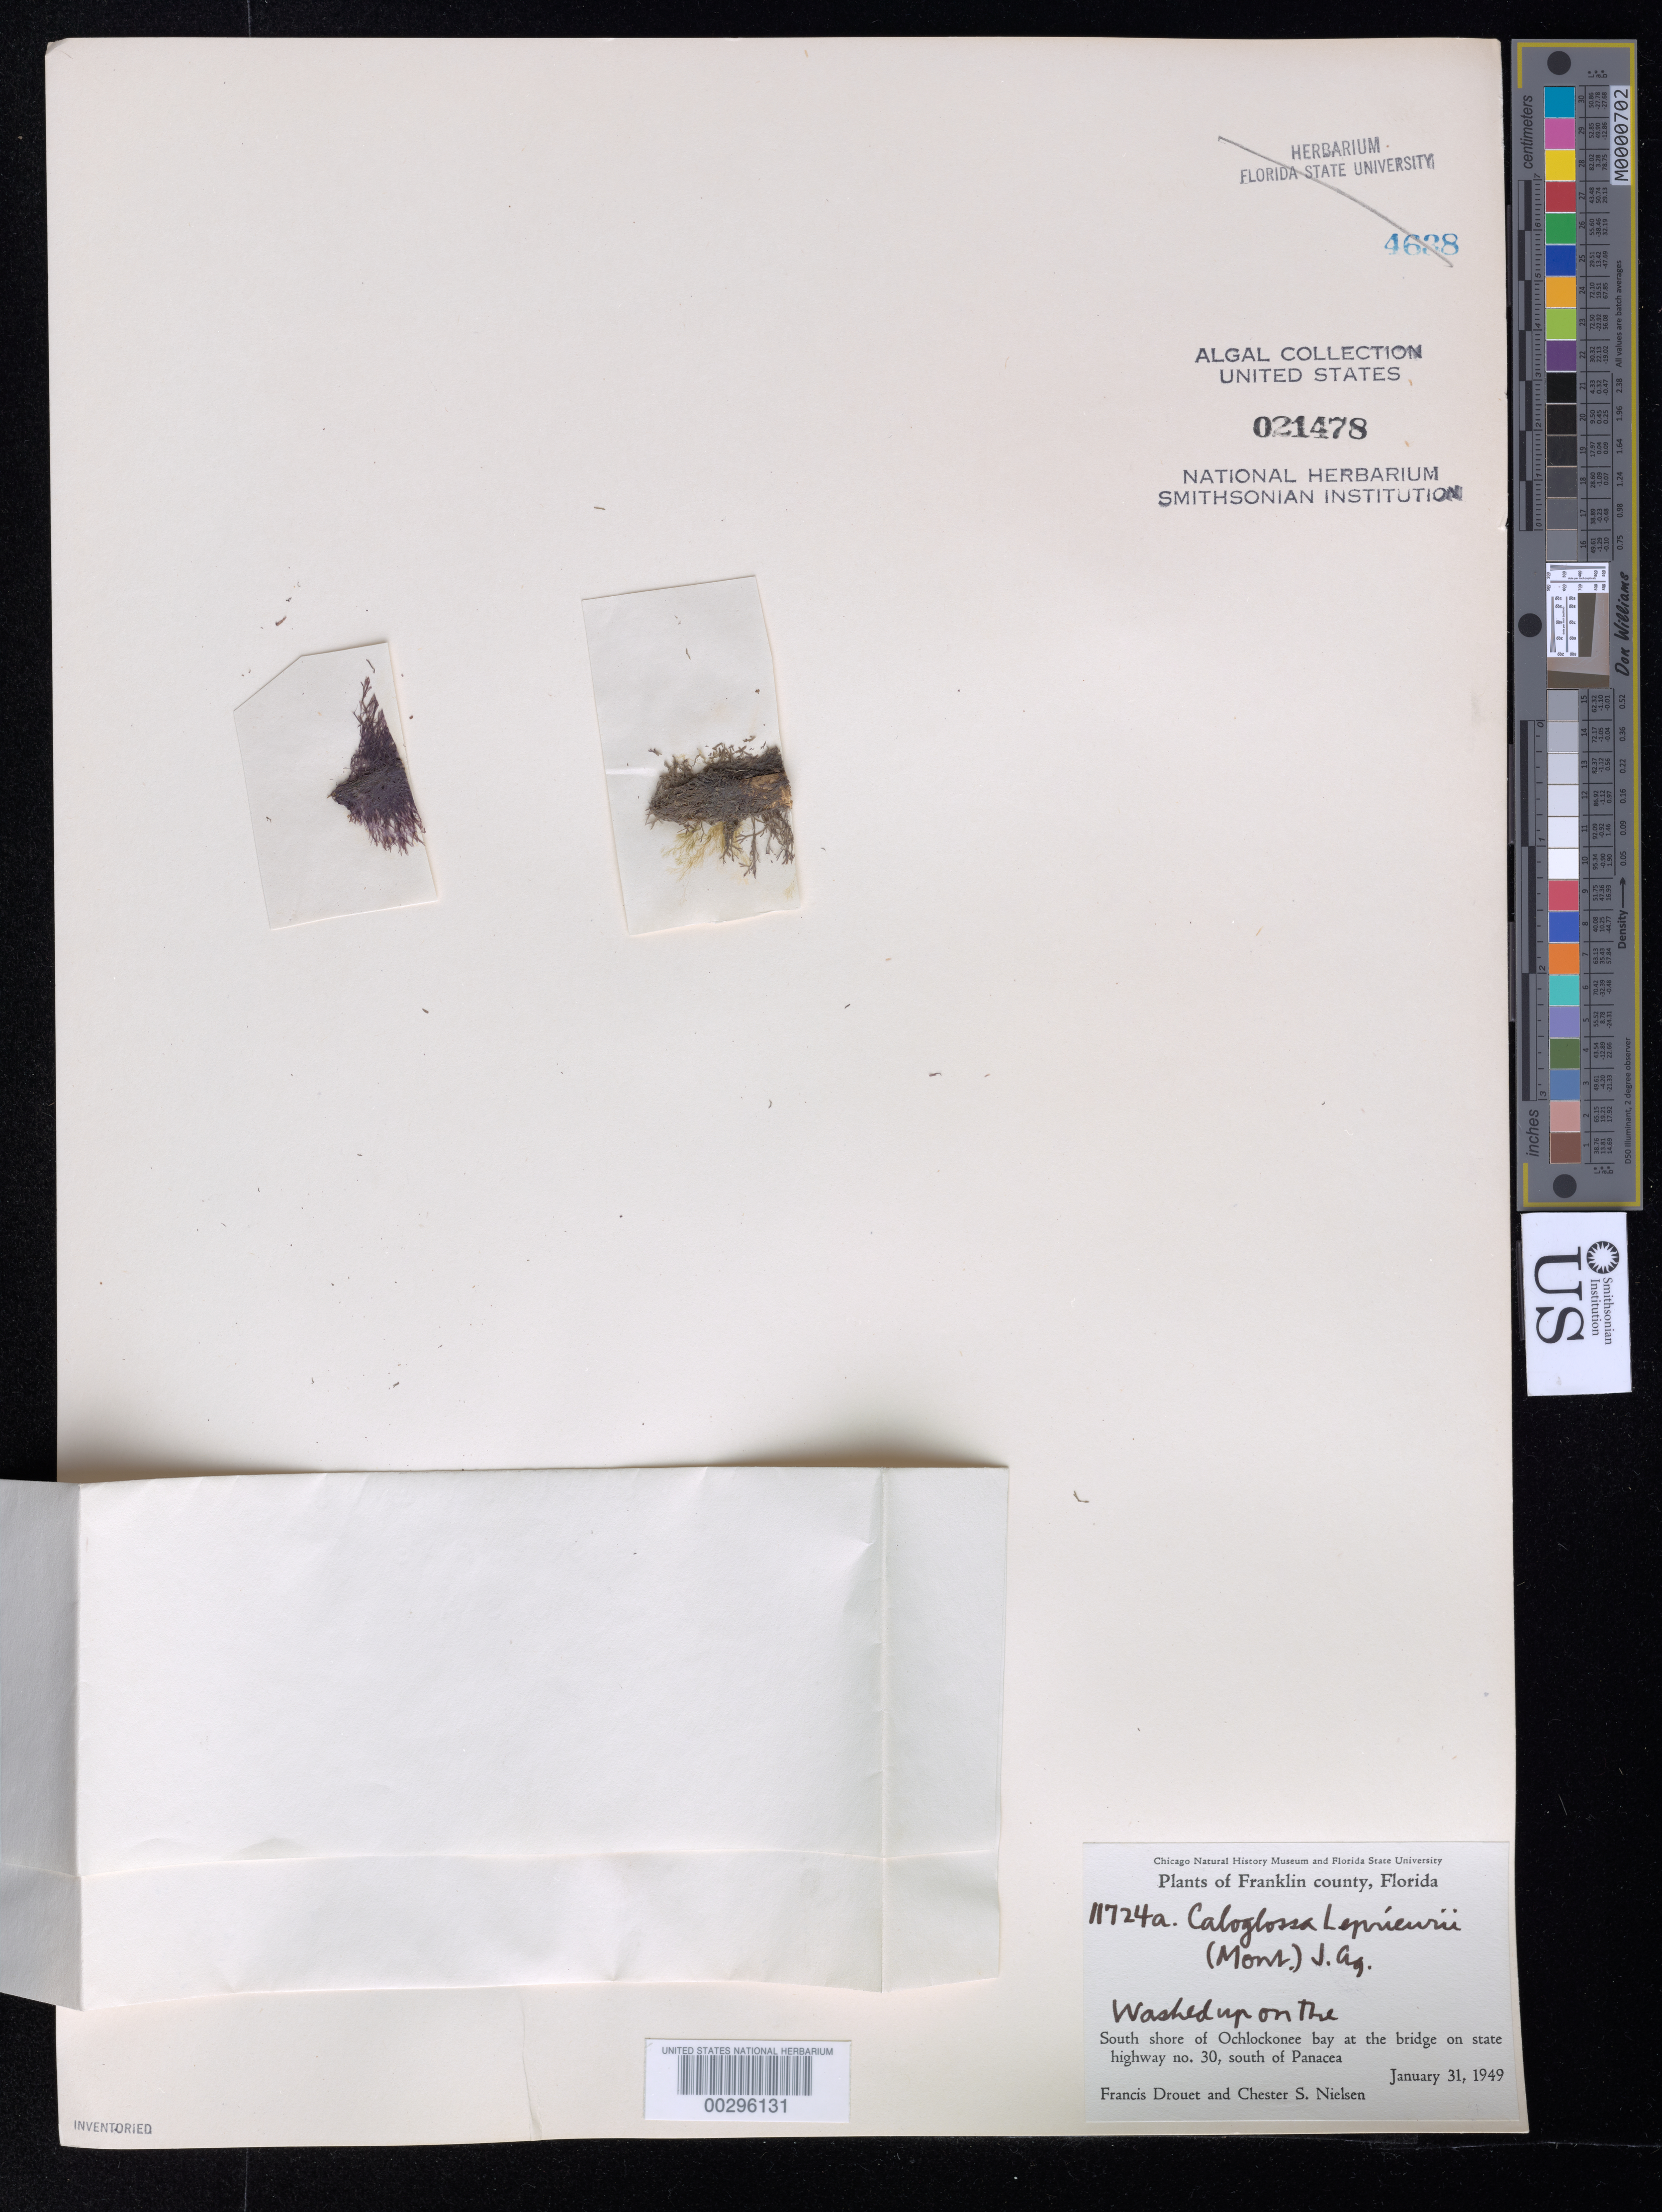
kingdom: Plantae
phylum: Rhodophyta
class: Florideophyceae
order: Ceramiales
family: Delesseriaceae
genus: Caloglossa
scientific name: Caloglossa leprieurii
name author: (Mont.) G. Martens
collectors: F. E. Drouet & C. S. Nielsen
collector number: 11724a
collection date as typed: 31 Jan 1949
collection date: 1949-01-31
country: United States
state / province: Florida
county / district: Franklin County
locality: Ochlockonee Bay, State Highway 30 bridge, south of Panacea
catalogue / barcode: US 21478